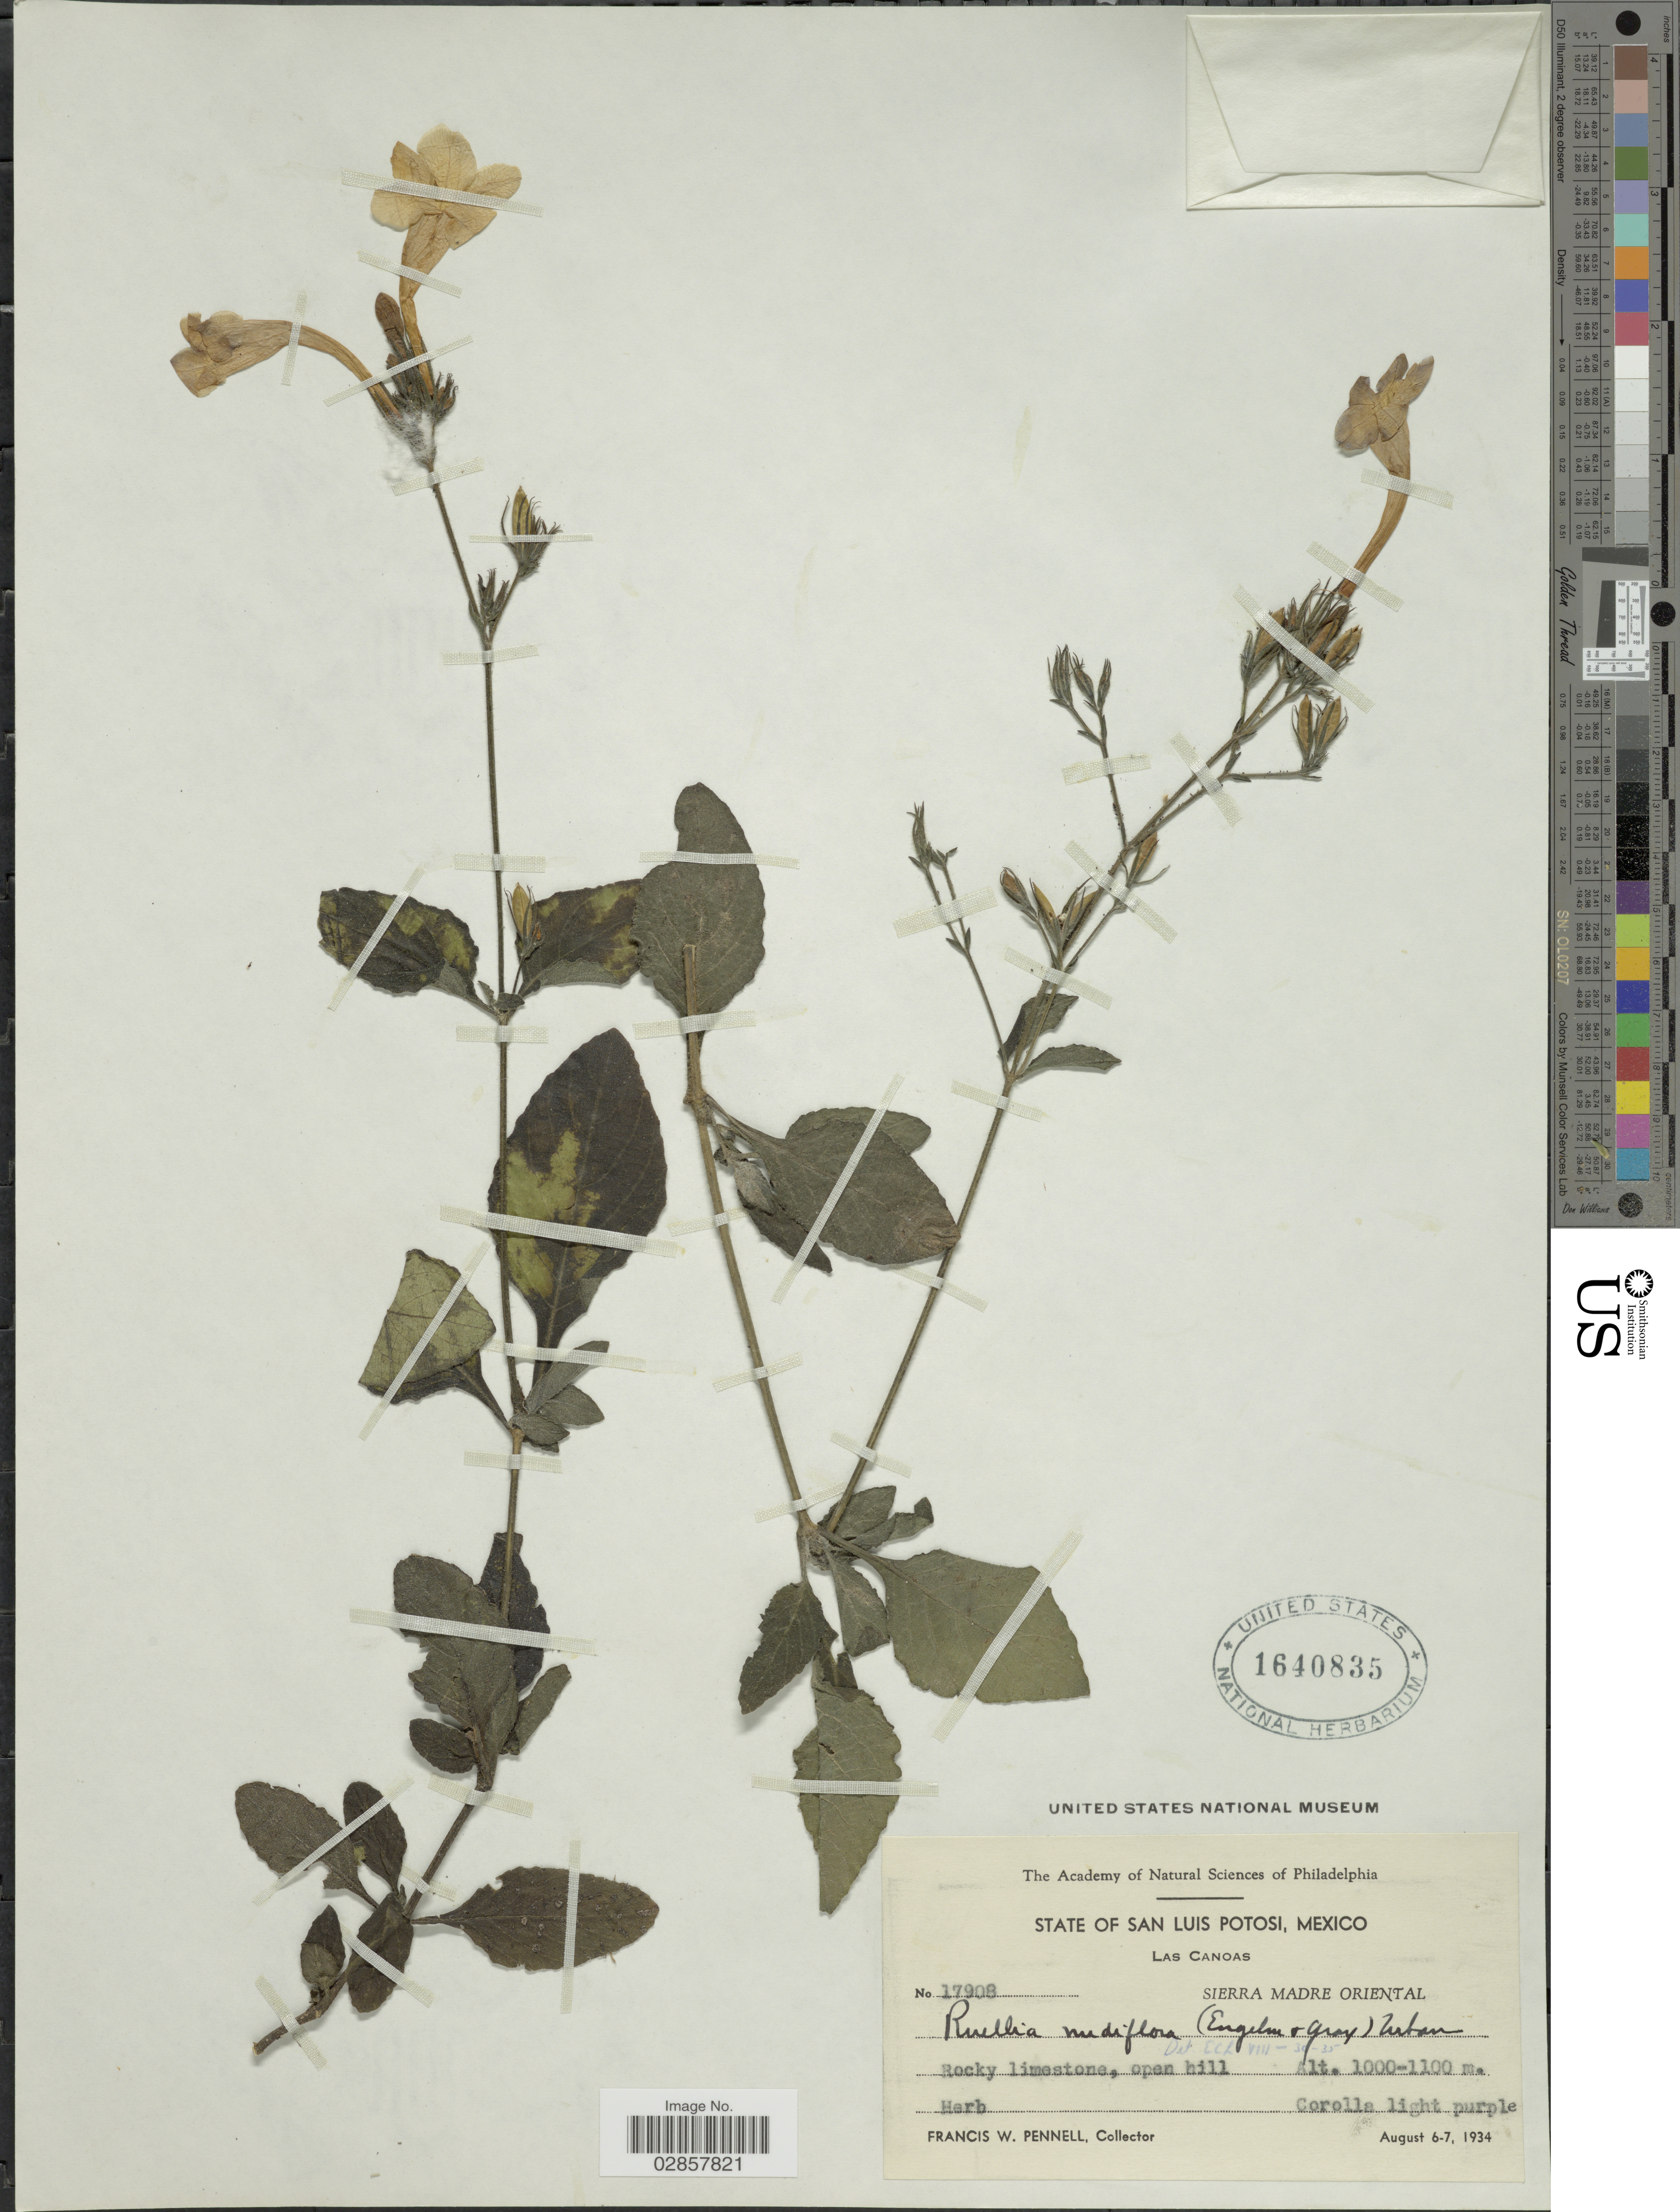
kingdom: Plantae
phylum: Tracheophyta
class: Magnoliopsida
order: Lamiales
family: Acanthaceae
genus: Ruellia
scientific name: Ruellia nudiflora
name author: (Engelm. & A. Gray) Urb.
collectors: F. W. Pennell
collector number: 17908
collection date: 1934-08-06/1934-08-07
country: Mexico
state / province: San Luis Potosí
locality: Las Canoas. Sierra Madre Oriental.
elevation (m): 1000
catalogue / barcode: US 1640835